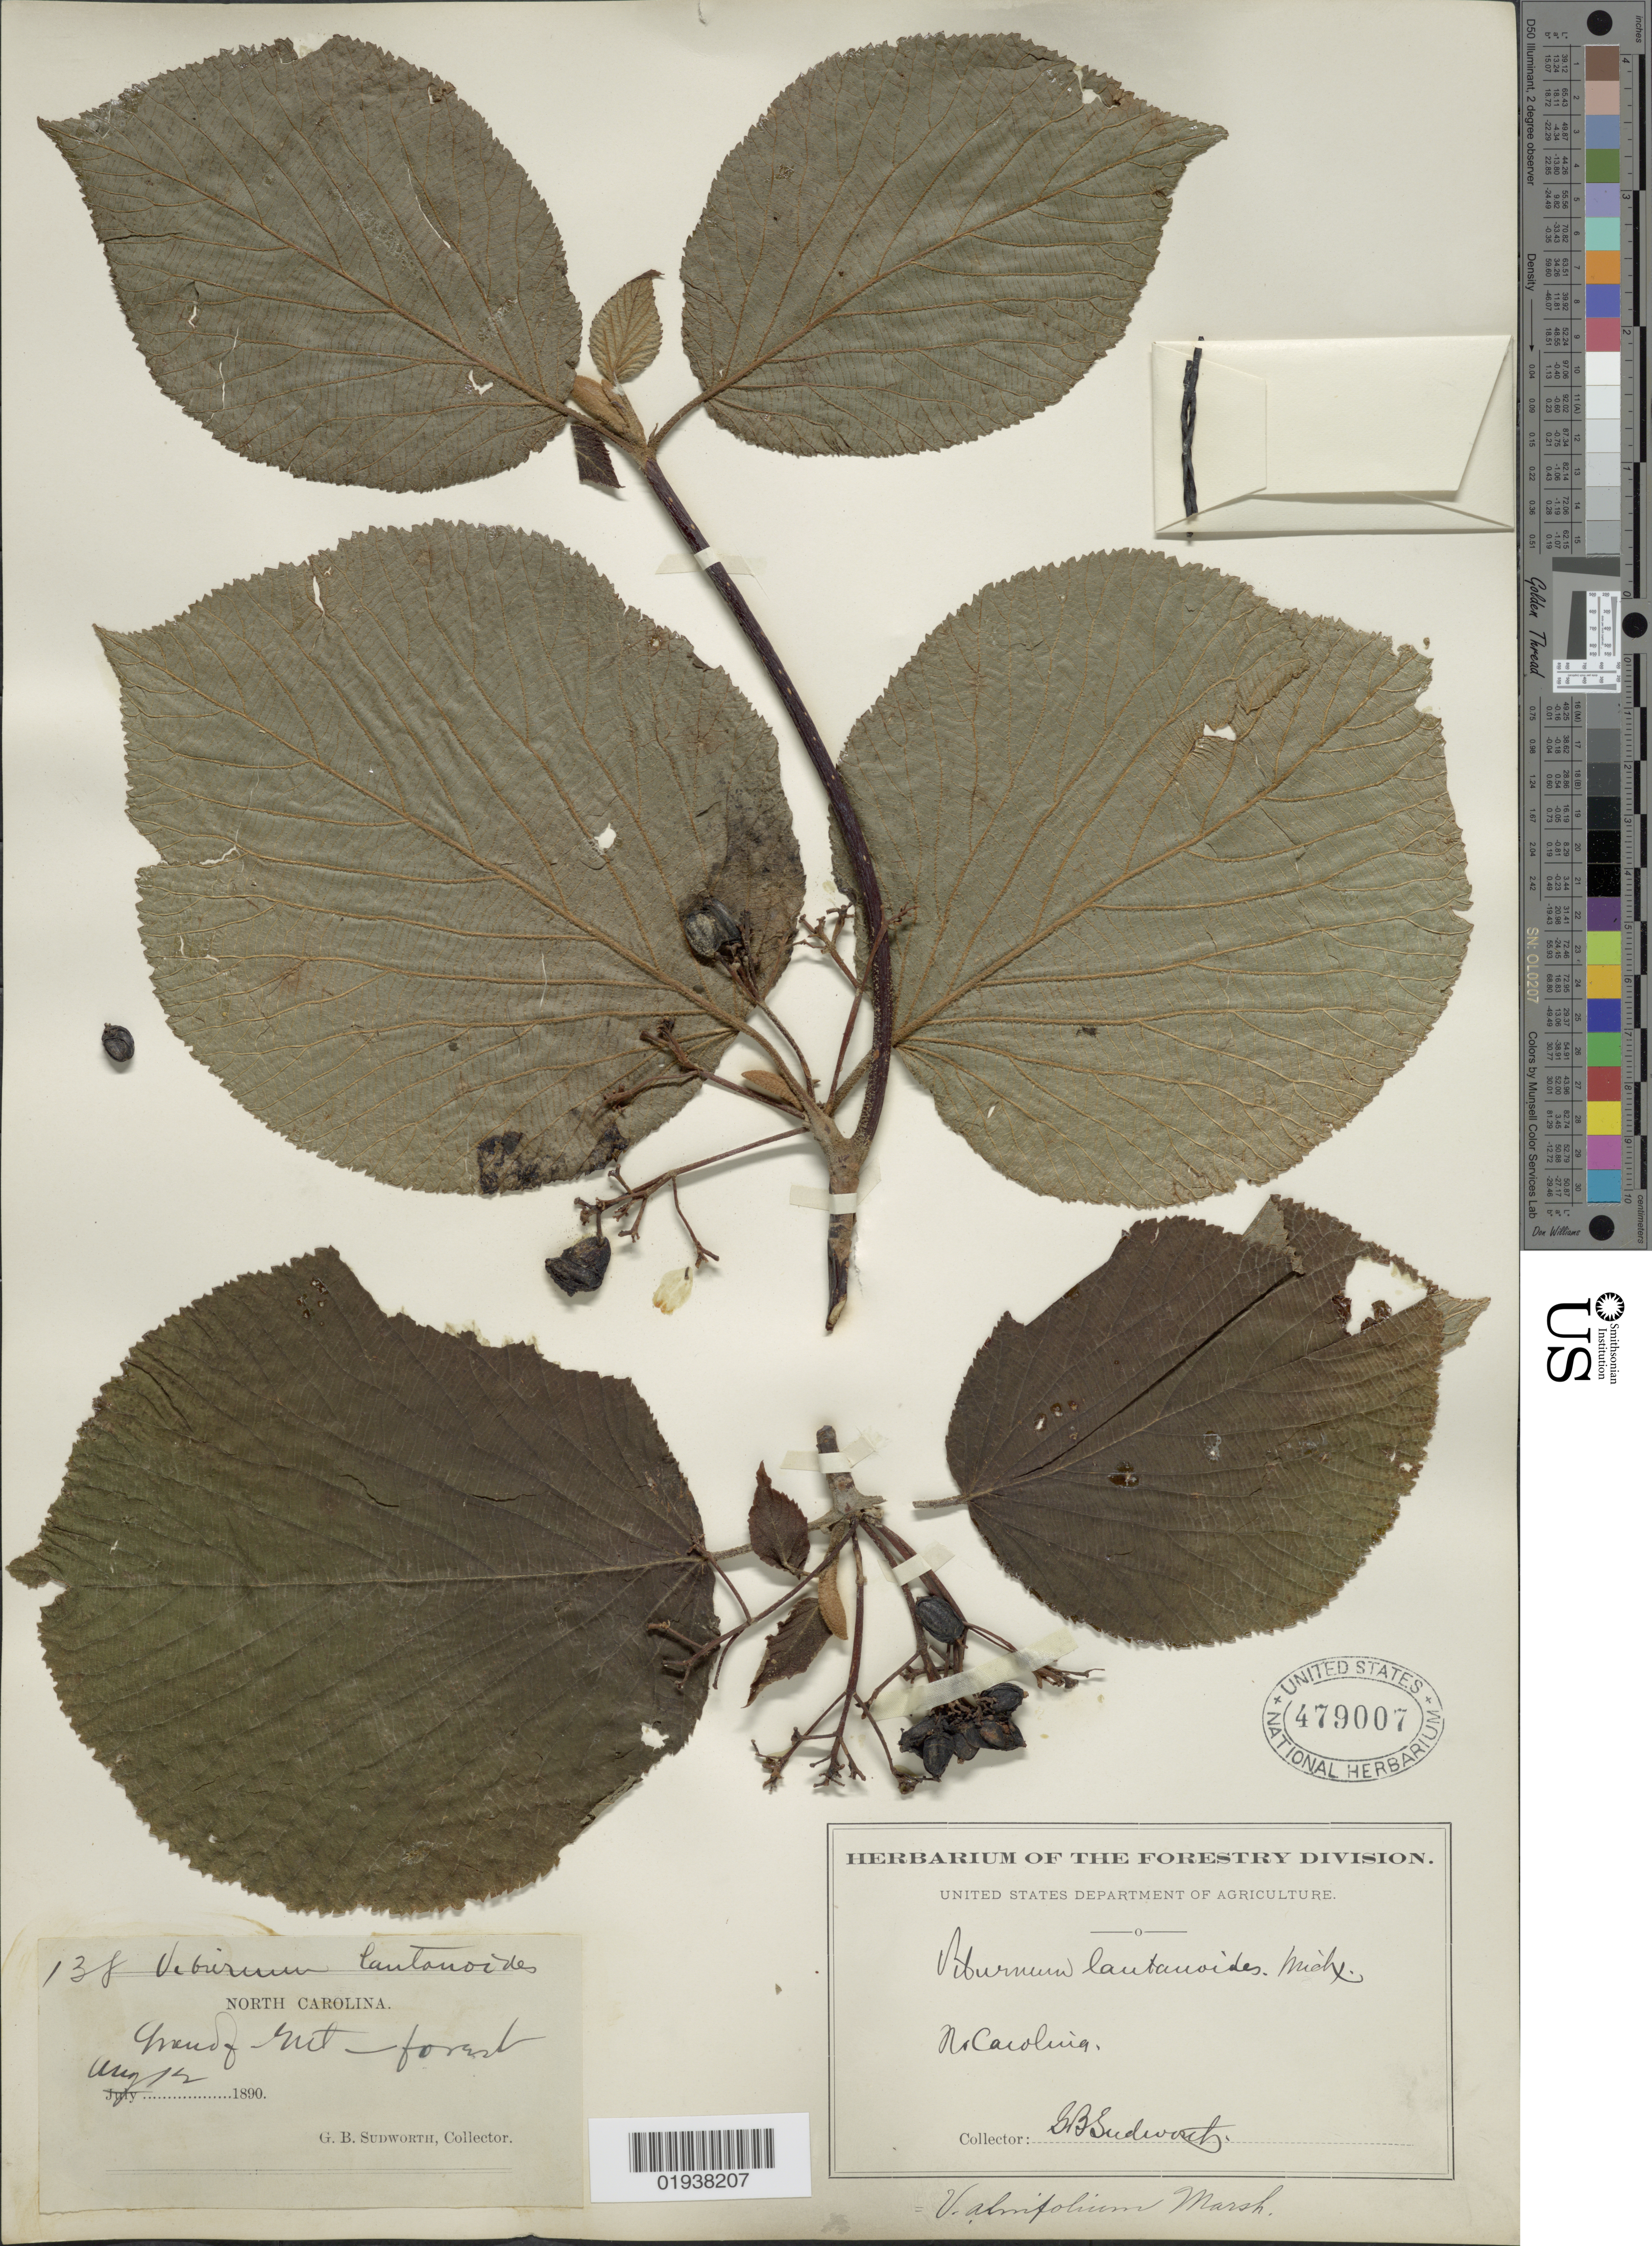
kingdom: Plantae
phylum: Tracheophyta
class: Magnoliopsida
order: Dipsacales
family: Viburnaceae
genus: Viburnum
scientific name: Viburnum alnifolium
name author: Marshall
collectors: G. B. Sudworth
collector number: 138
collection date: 1890-08-12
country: United States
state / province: North Carolina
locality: Grand of Mt forest.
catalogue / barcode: US 479007